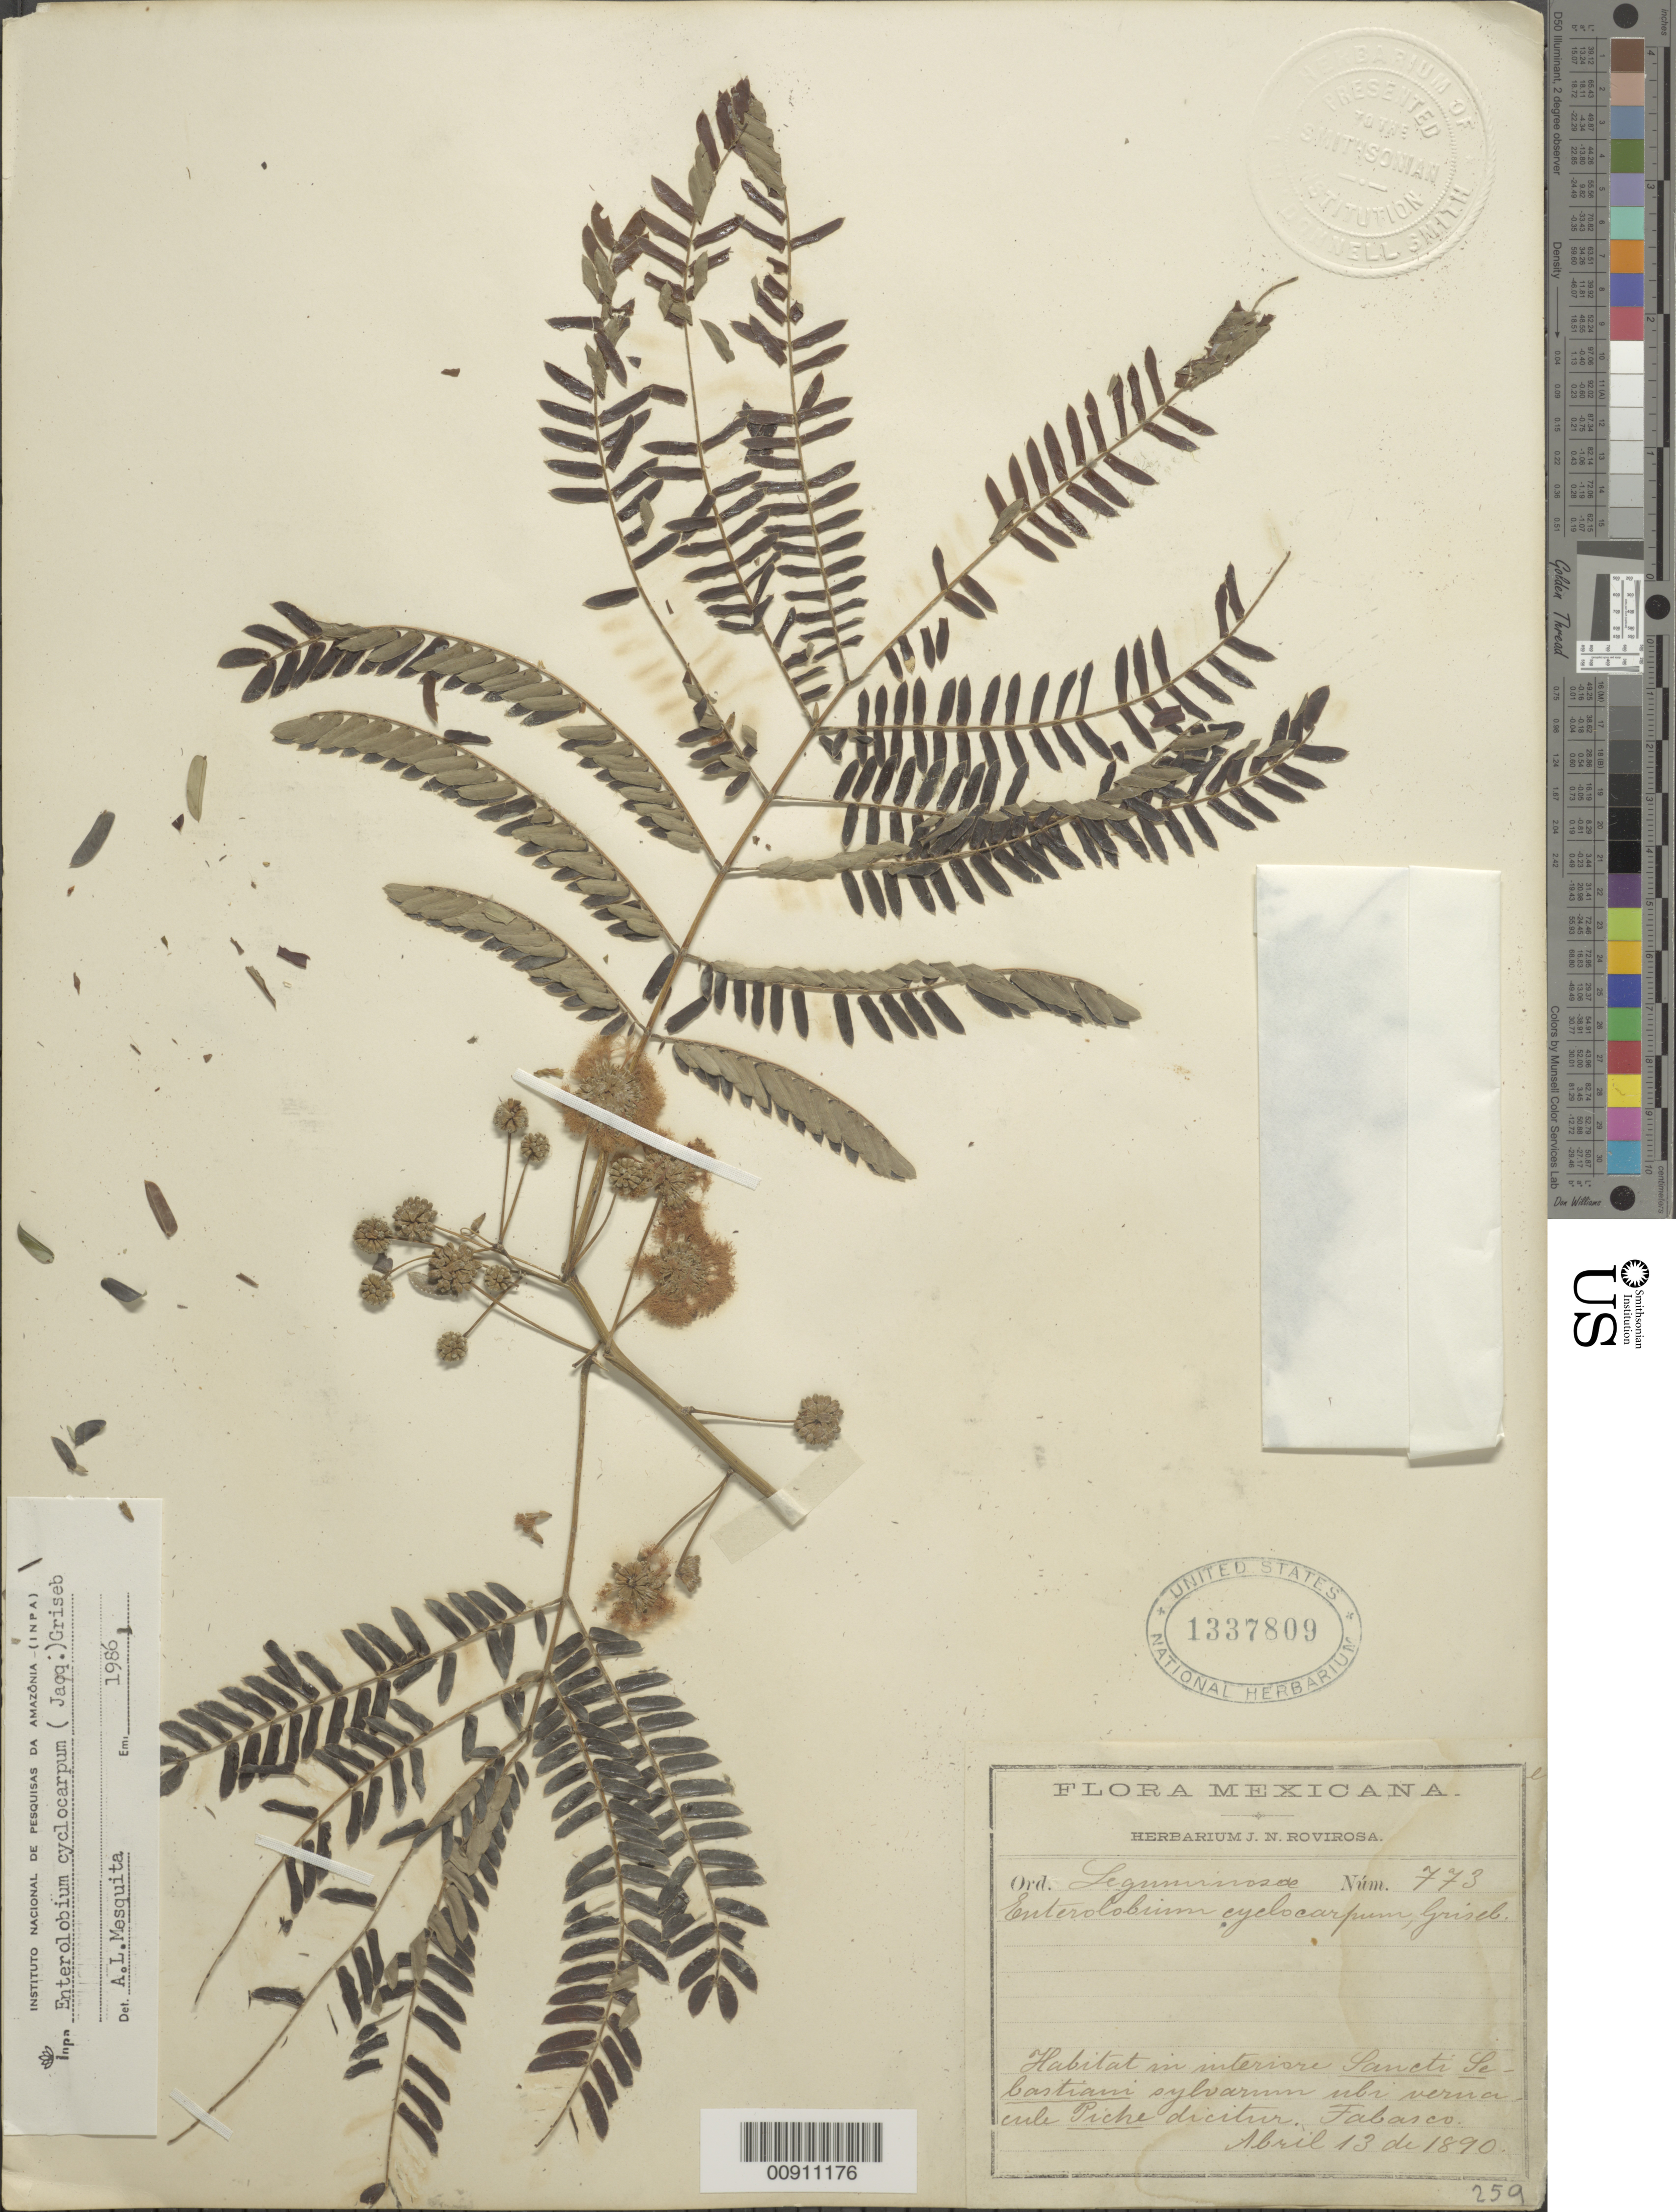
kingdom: Plantae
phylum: Tracheophyta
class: Magnoliopsida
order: Fabales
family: Fabaceae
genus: Enterolobium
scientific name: Enterolobium cyclocarpum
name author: (Jacq.) Griseb.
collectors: J. N. Rovirosa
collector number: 773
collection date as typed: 13 Apr 1890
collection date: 1890-04-13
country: Mexico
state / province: Tabasco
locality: In interiore Sancti Sebastiani.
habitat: Sylvarum.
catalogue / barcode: US 1337809